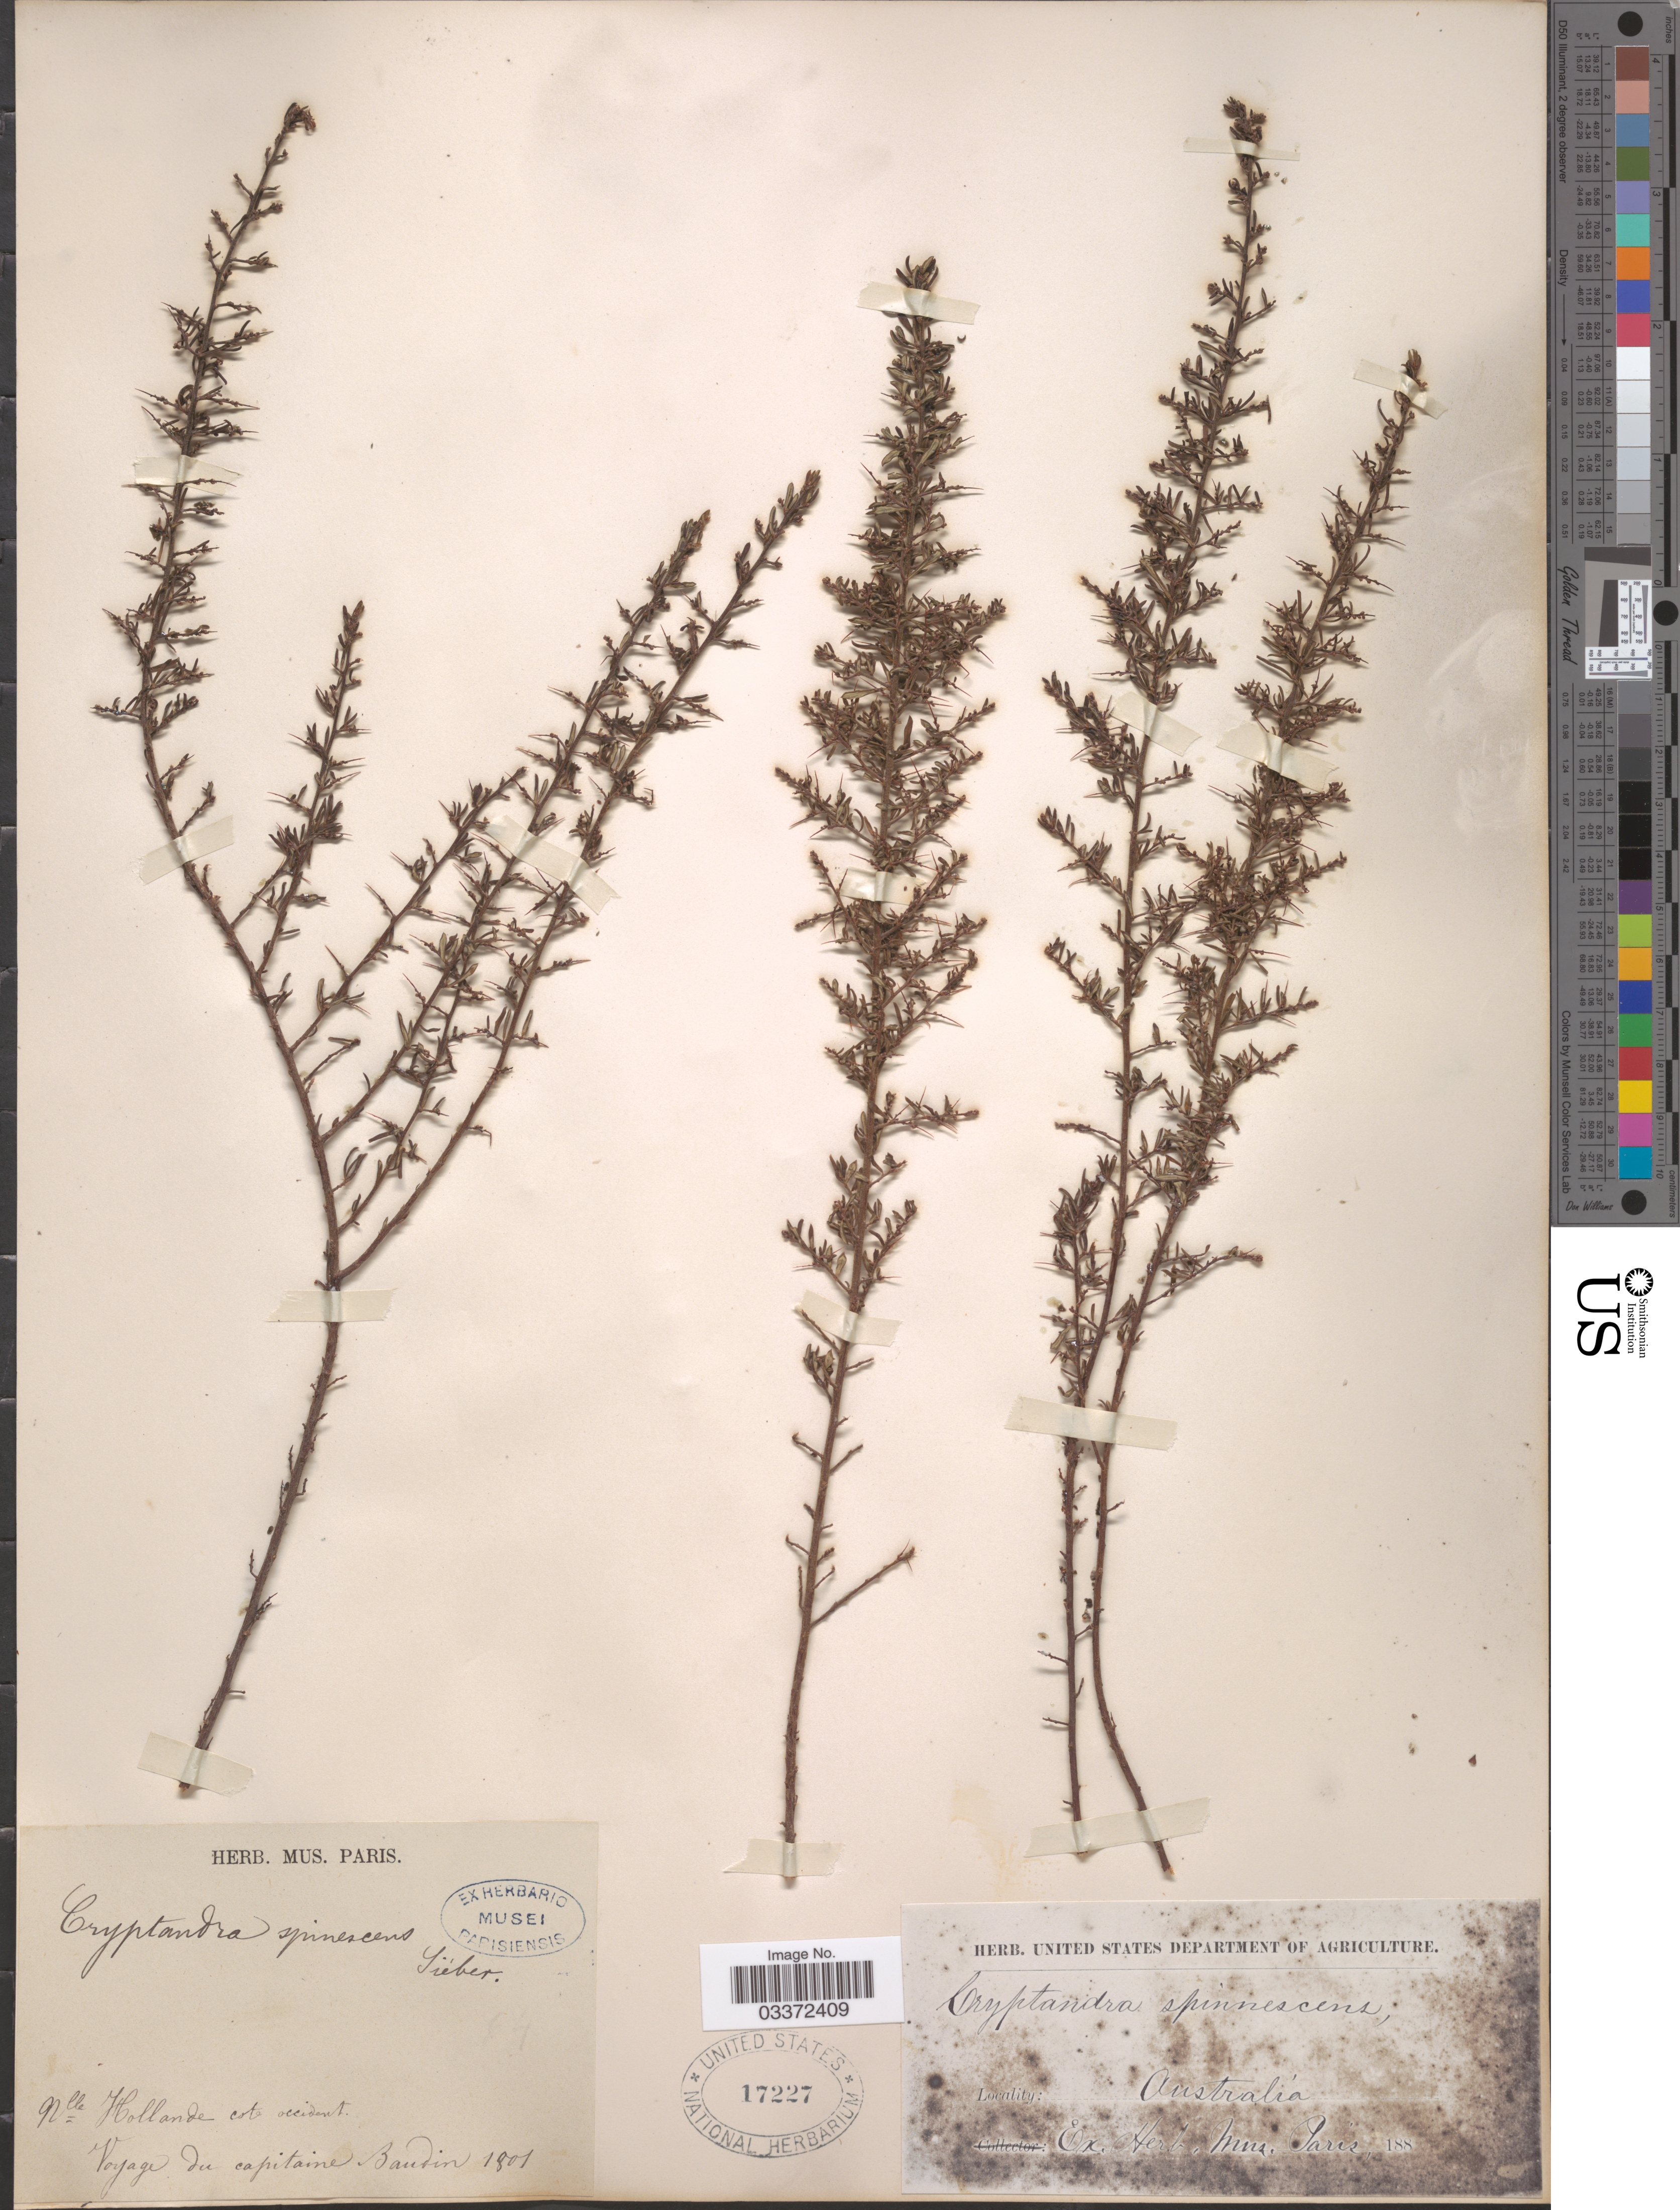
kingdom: Plantae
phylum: Tracheophyta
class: Magnoliopsida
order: Rosales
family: Rhamnaceae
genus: Cryptandra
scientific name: Cryptandra spinescens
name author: Sieber ex DC.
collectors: T. Baudin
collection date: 1801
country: Australia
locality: Nlle Hollande cote occident.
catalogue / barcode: US 17227